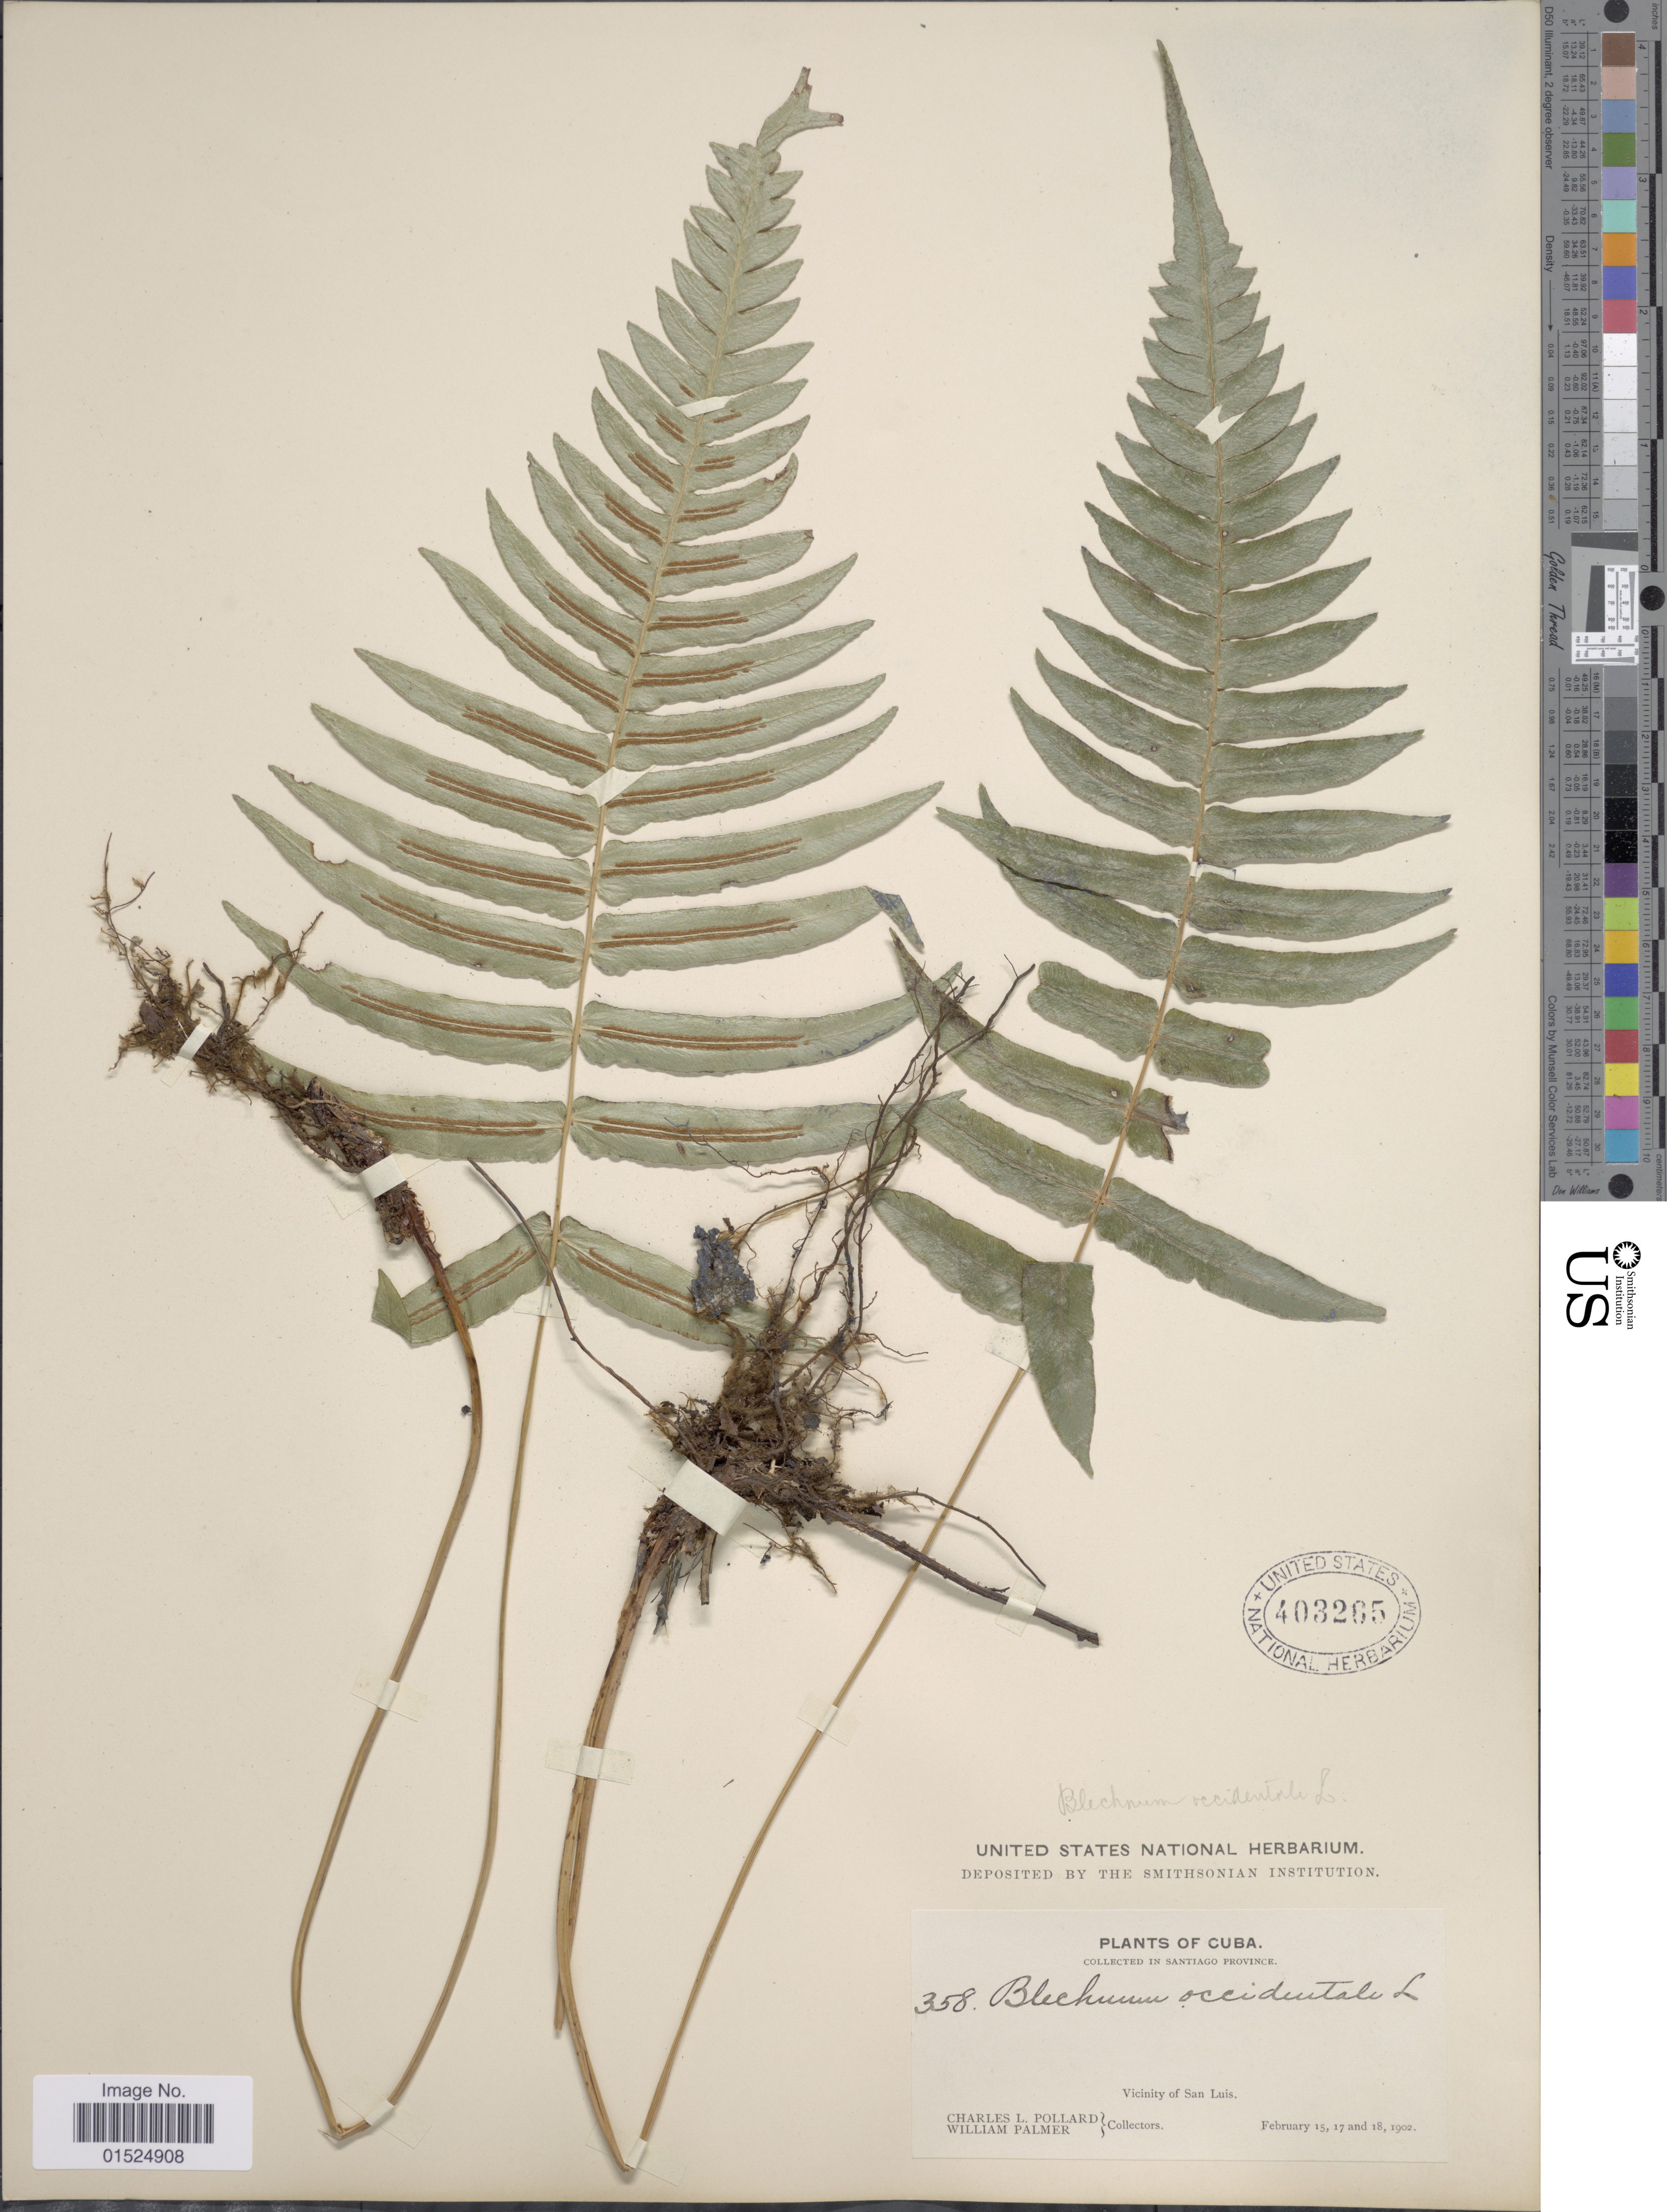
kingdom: Plantae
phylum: Tracheophyta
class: Polypodiopsida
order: Polypodiales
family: Blechnaceae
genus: Blechnum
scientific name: Blechnum occidentale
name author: L.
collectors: C. L. Pollard & W. Palmer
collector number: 358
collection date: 1902-02-15/1902-02-18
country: Cuba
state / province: Santiago de Cuba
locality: San Luis. Santiago Province.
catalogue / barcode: US 403265